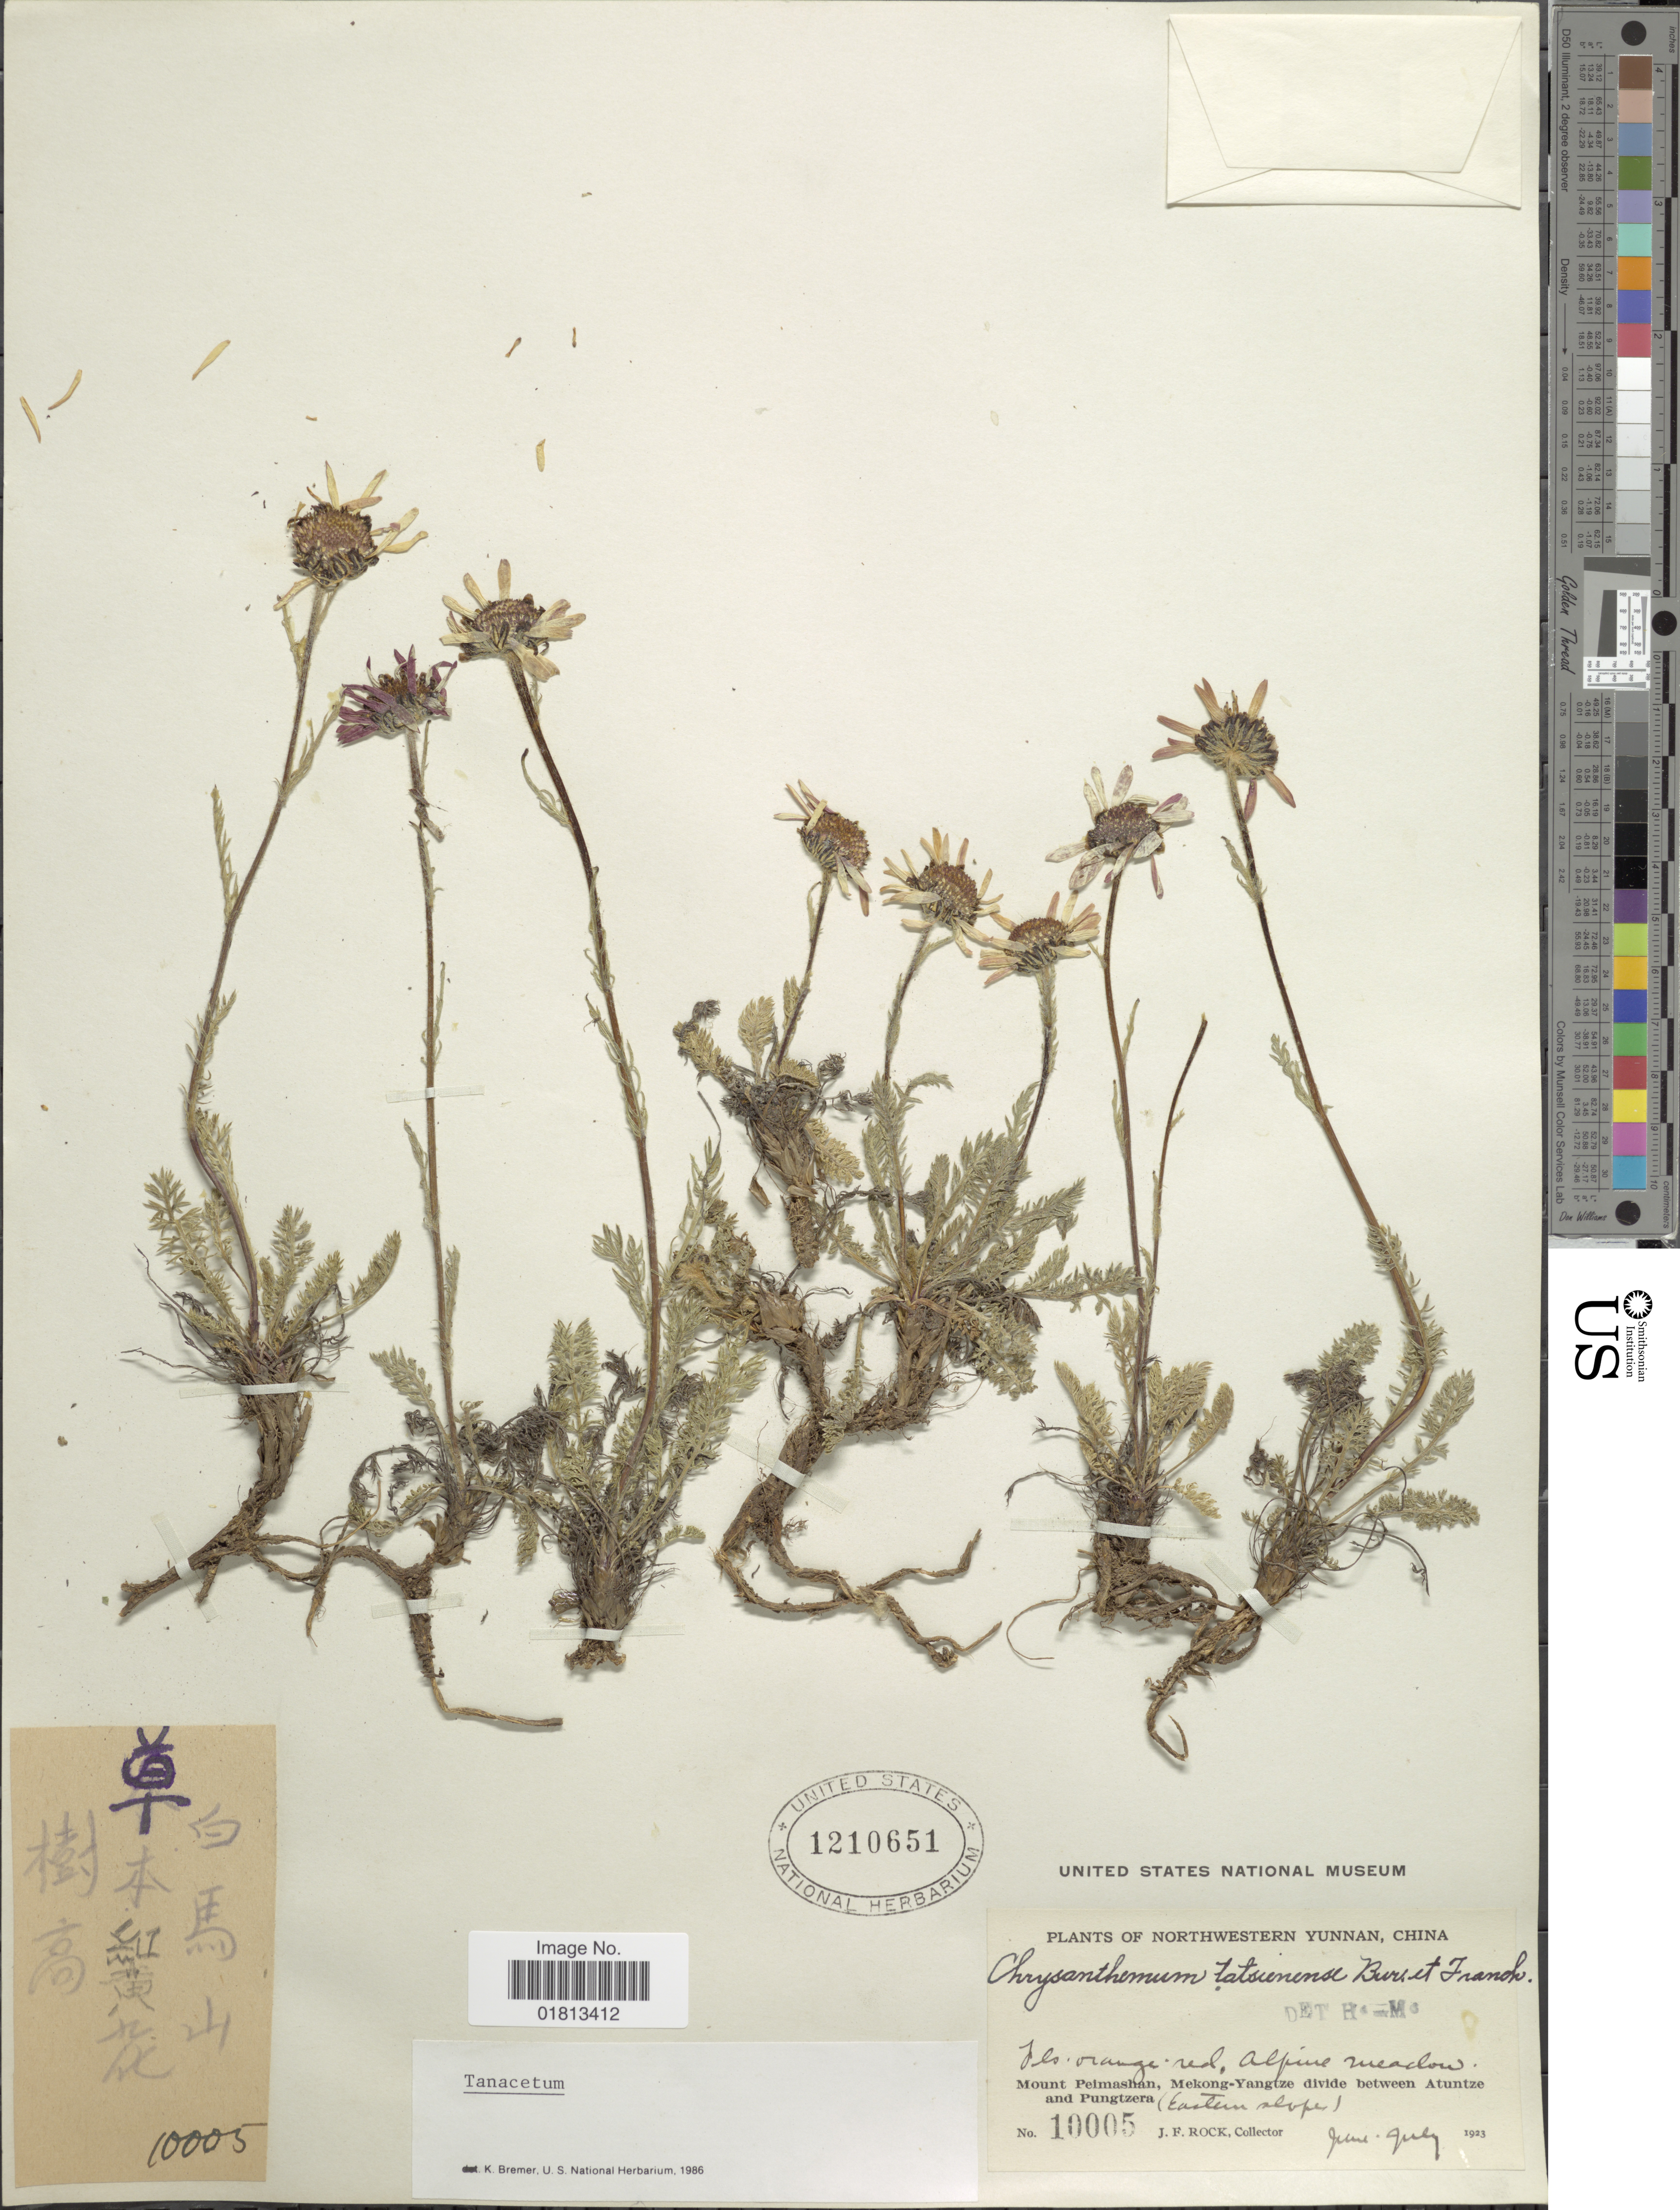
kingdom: Plantae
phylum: Tracheophyta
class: Magnoliopsida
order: Asterales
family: Asteraceae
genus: Tanacetum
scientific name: Tanacetum tatsienensis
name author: (Bureau & Franch.) K. Bremer & Humphries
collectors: J. Rock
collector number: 10005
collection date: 1923-06/1923-07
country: China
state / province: Yunnan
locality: Northwestern Yunnan, China, Mount Peimashan, Mekong-Yangtze divide between Atuntze and Pungtzera (Eastern slope)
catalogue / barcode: US 1210651